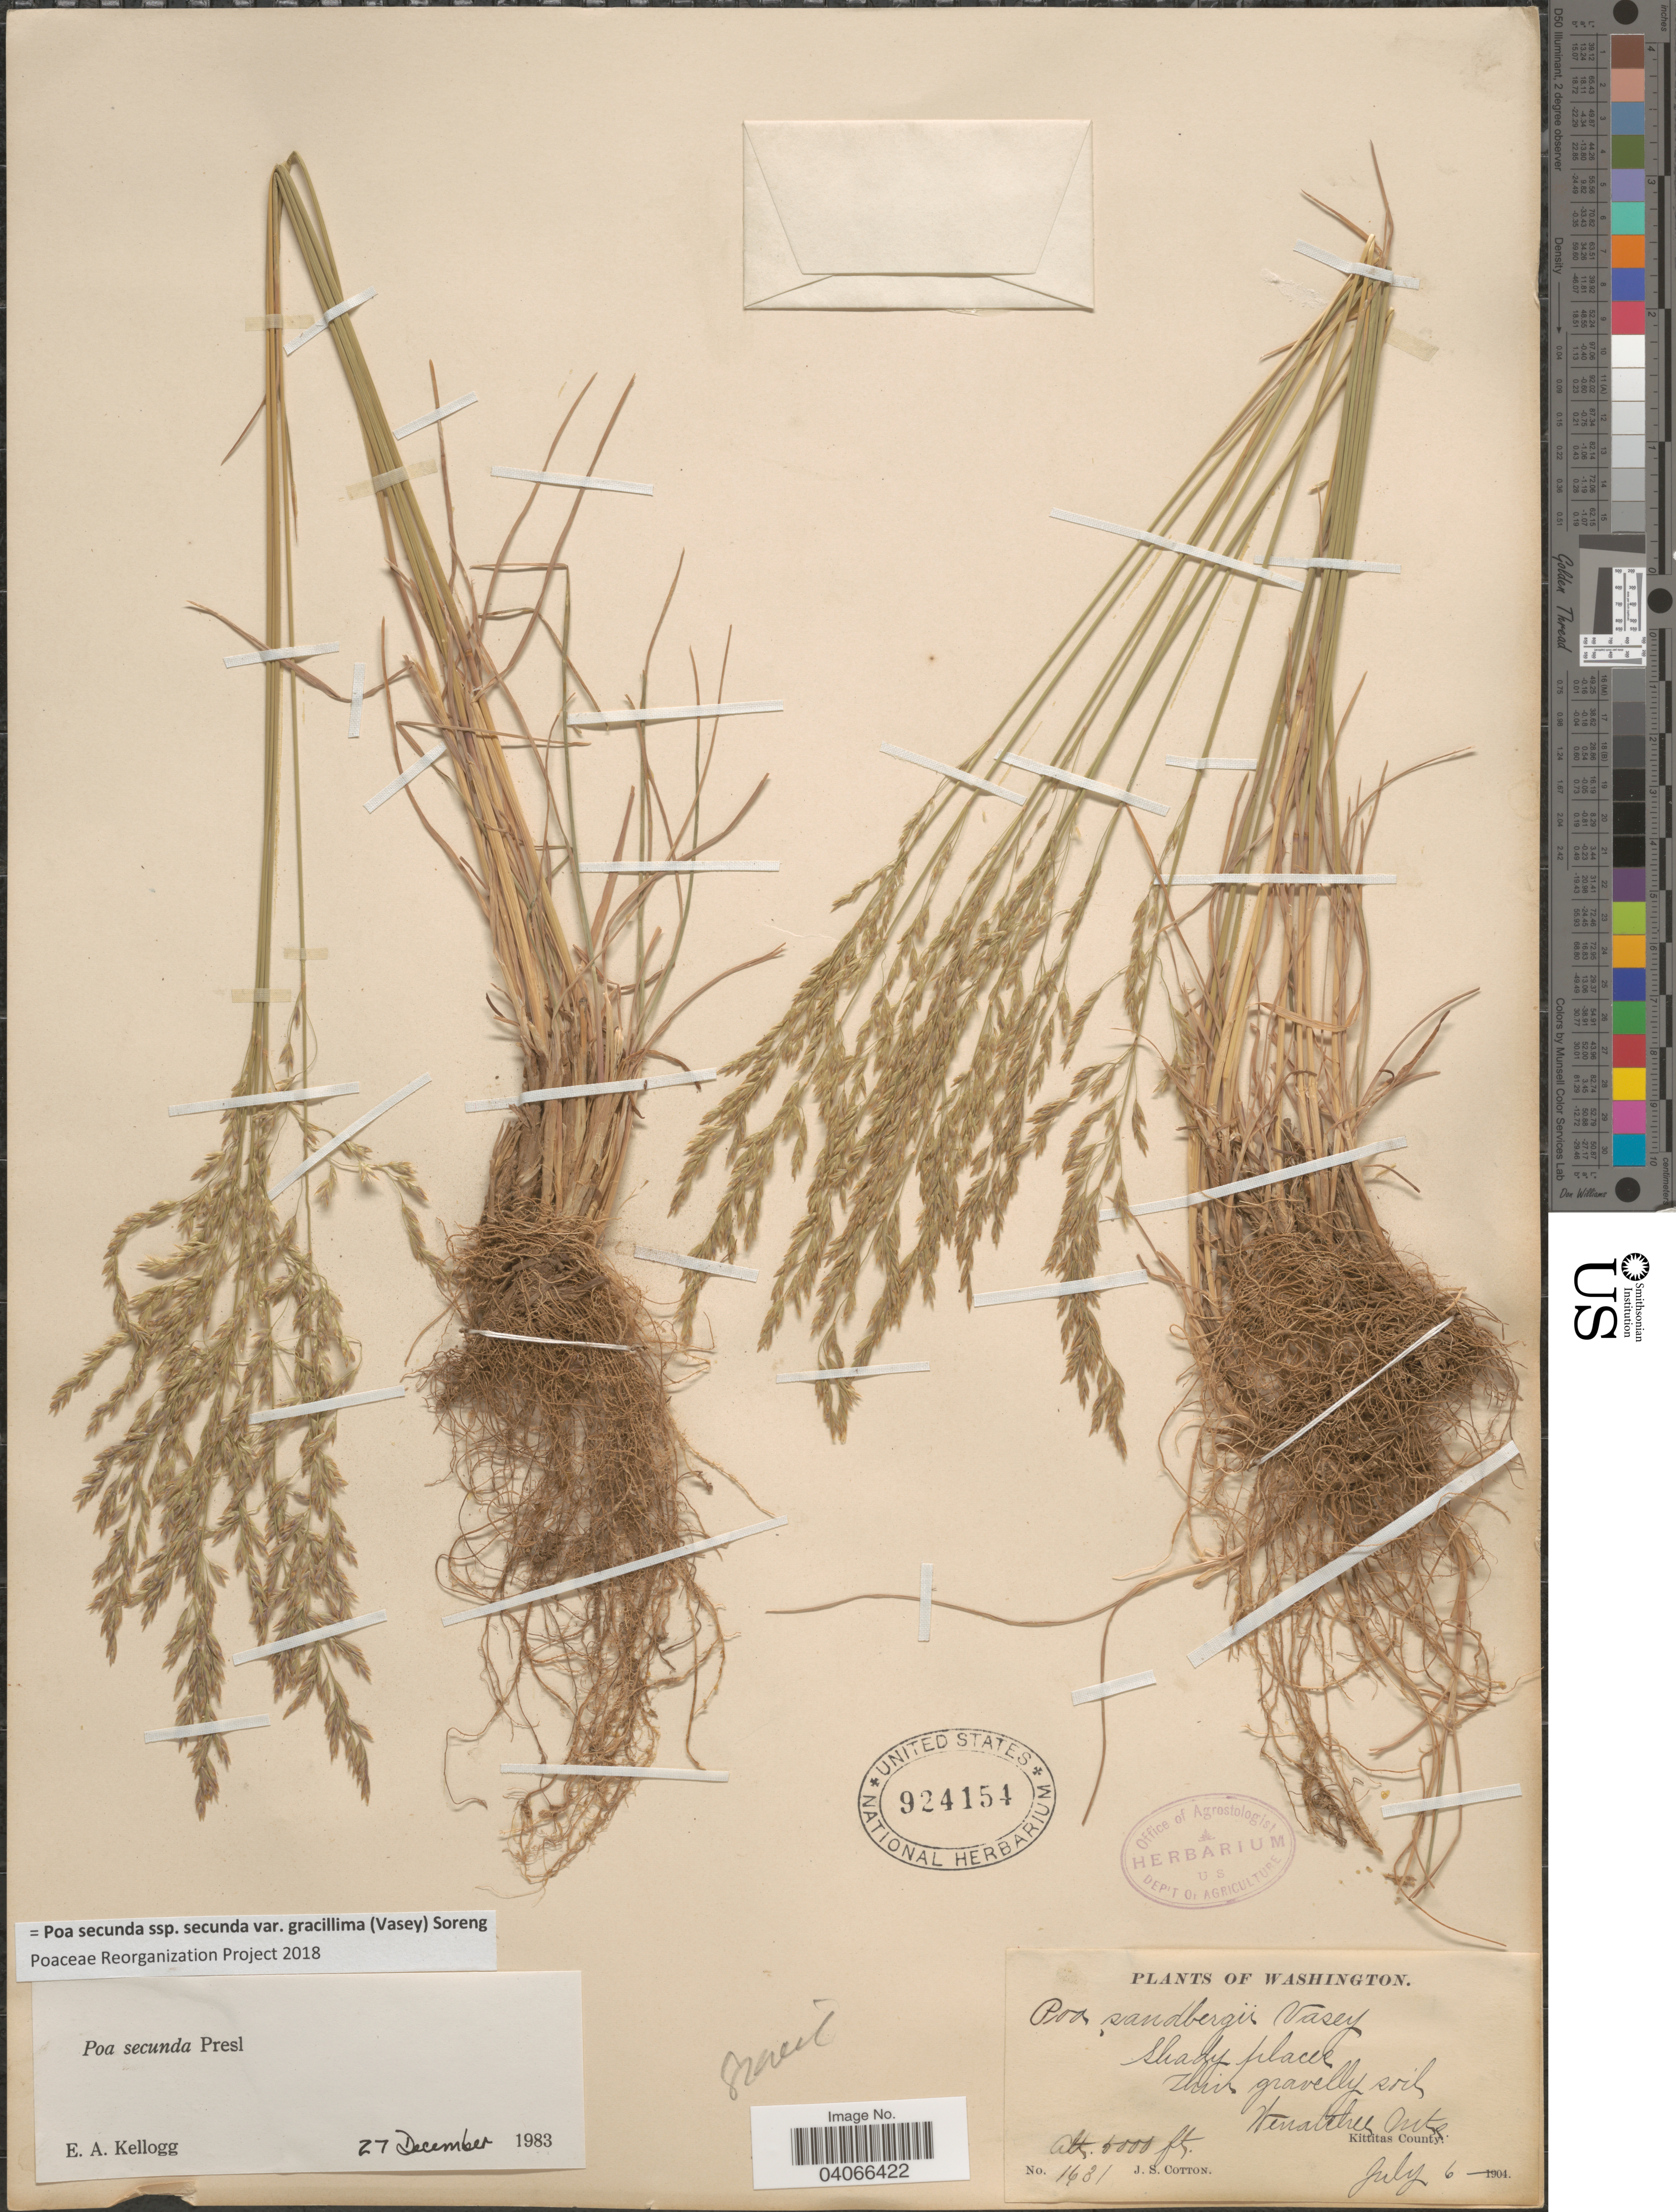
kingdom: Plantae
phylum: Tracheophyta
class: Liliopsida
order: Poales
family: Poaceae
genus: Poa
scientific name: Poa secunda subsp. secunda var. gracillima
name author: (Vasey) Soreng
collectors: J. S. Cotton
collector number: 1631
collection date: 1904-07-06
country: United States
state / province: Washington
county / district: Kittitas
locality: Shady places. Thin gravelly soil. Wenatchee Mts. Kittitas County.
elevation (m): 1524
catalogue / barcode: US 924154